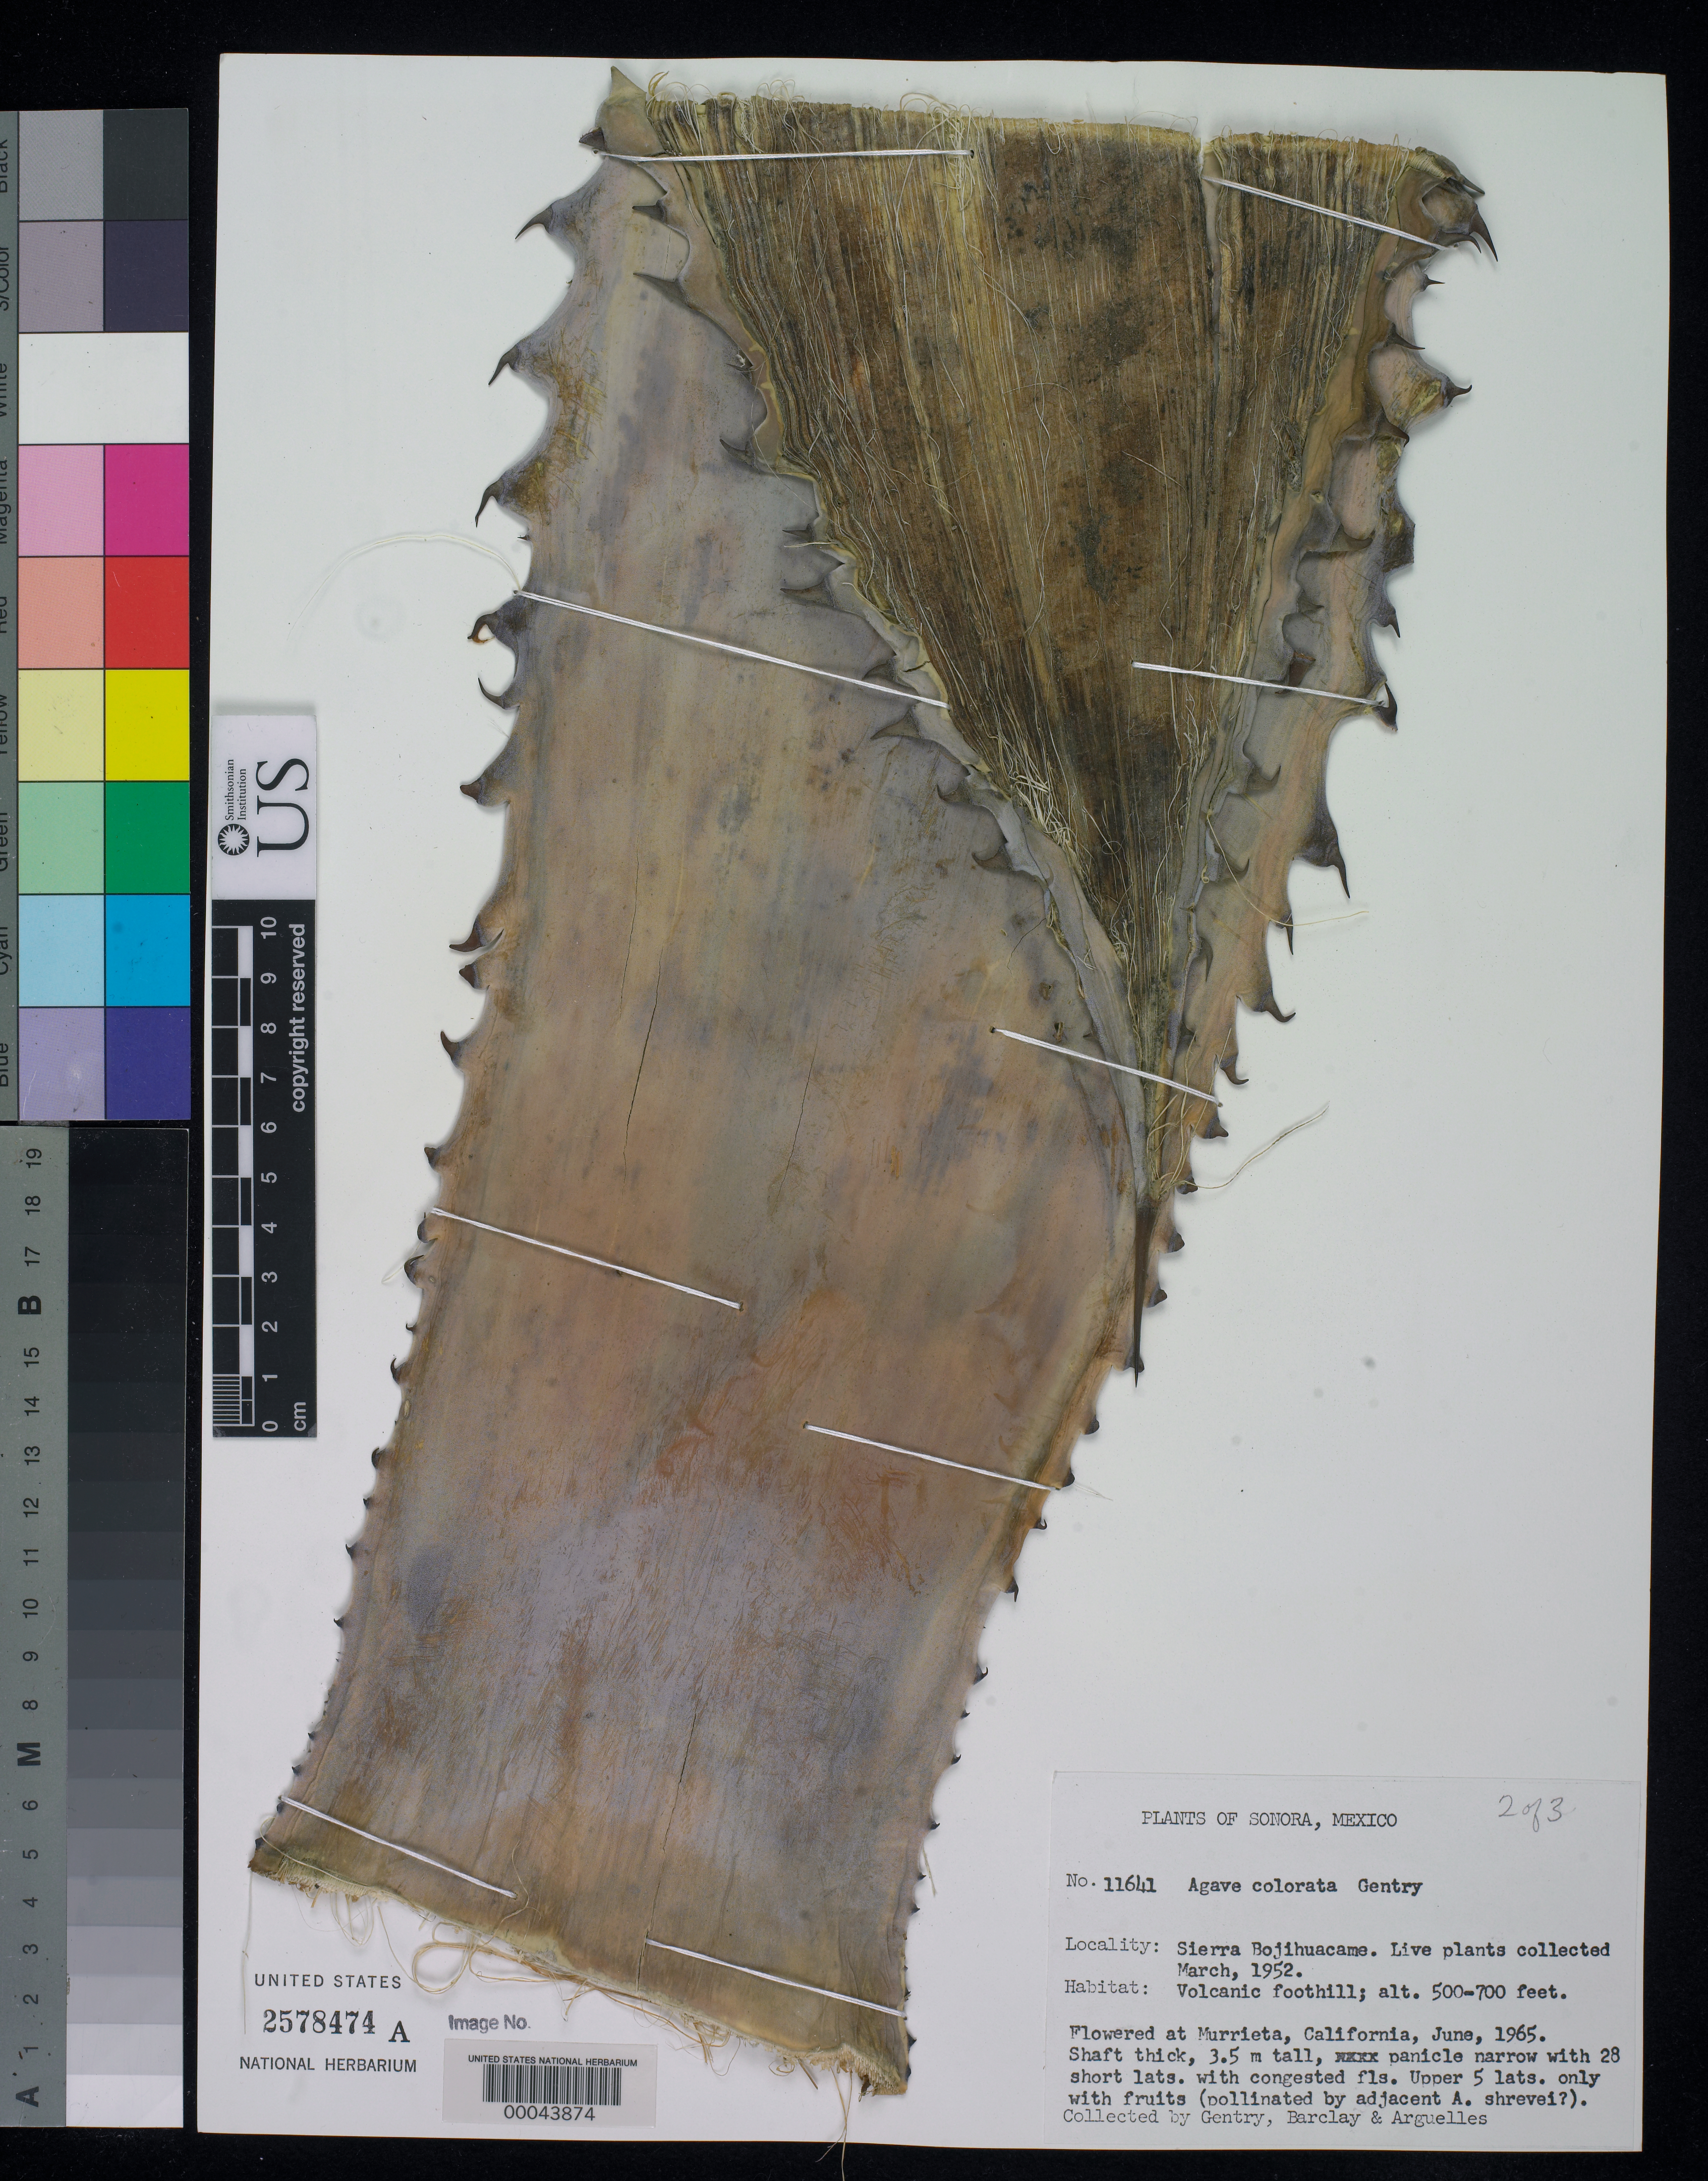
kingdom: Plantae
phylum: Tracheophyta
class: Liliopsida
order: Asparagales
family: Asparagaceae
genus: Agave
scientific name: Agave colorata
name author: Gentry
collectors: H. S. Gentry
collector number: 11641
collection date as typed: Mar 1952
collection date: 1952-03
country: Mexico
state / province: Sonora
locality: Sierra bojihuacame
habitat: Volcanic foothill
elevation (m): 152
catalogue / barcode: US 2578474A